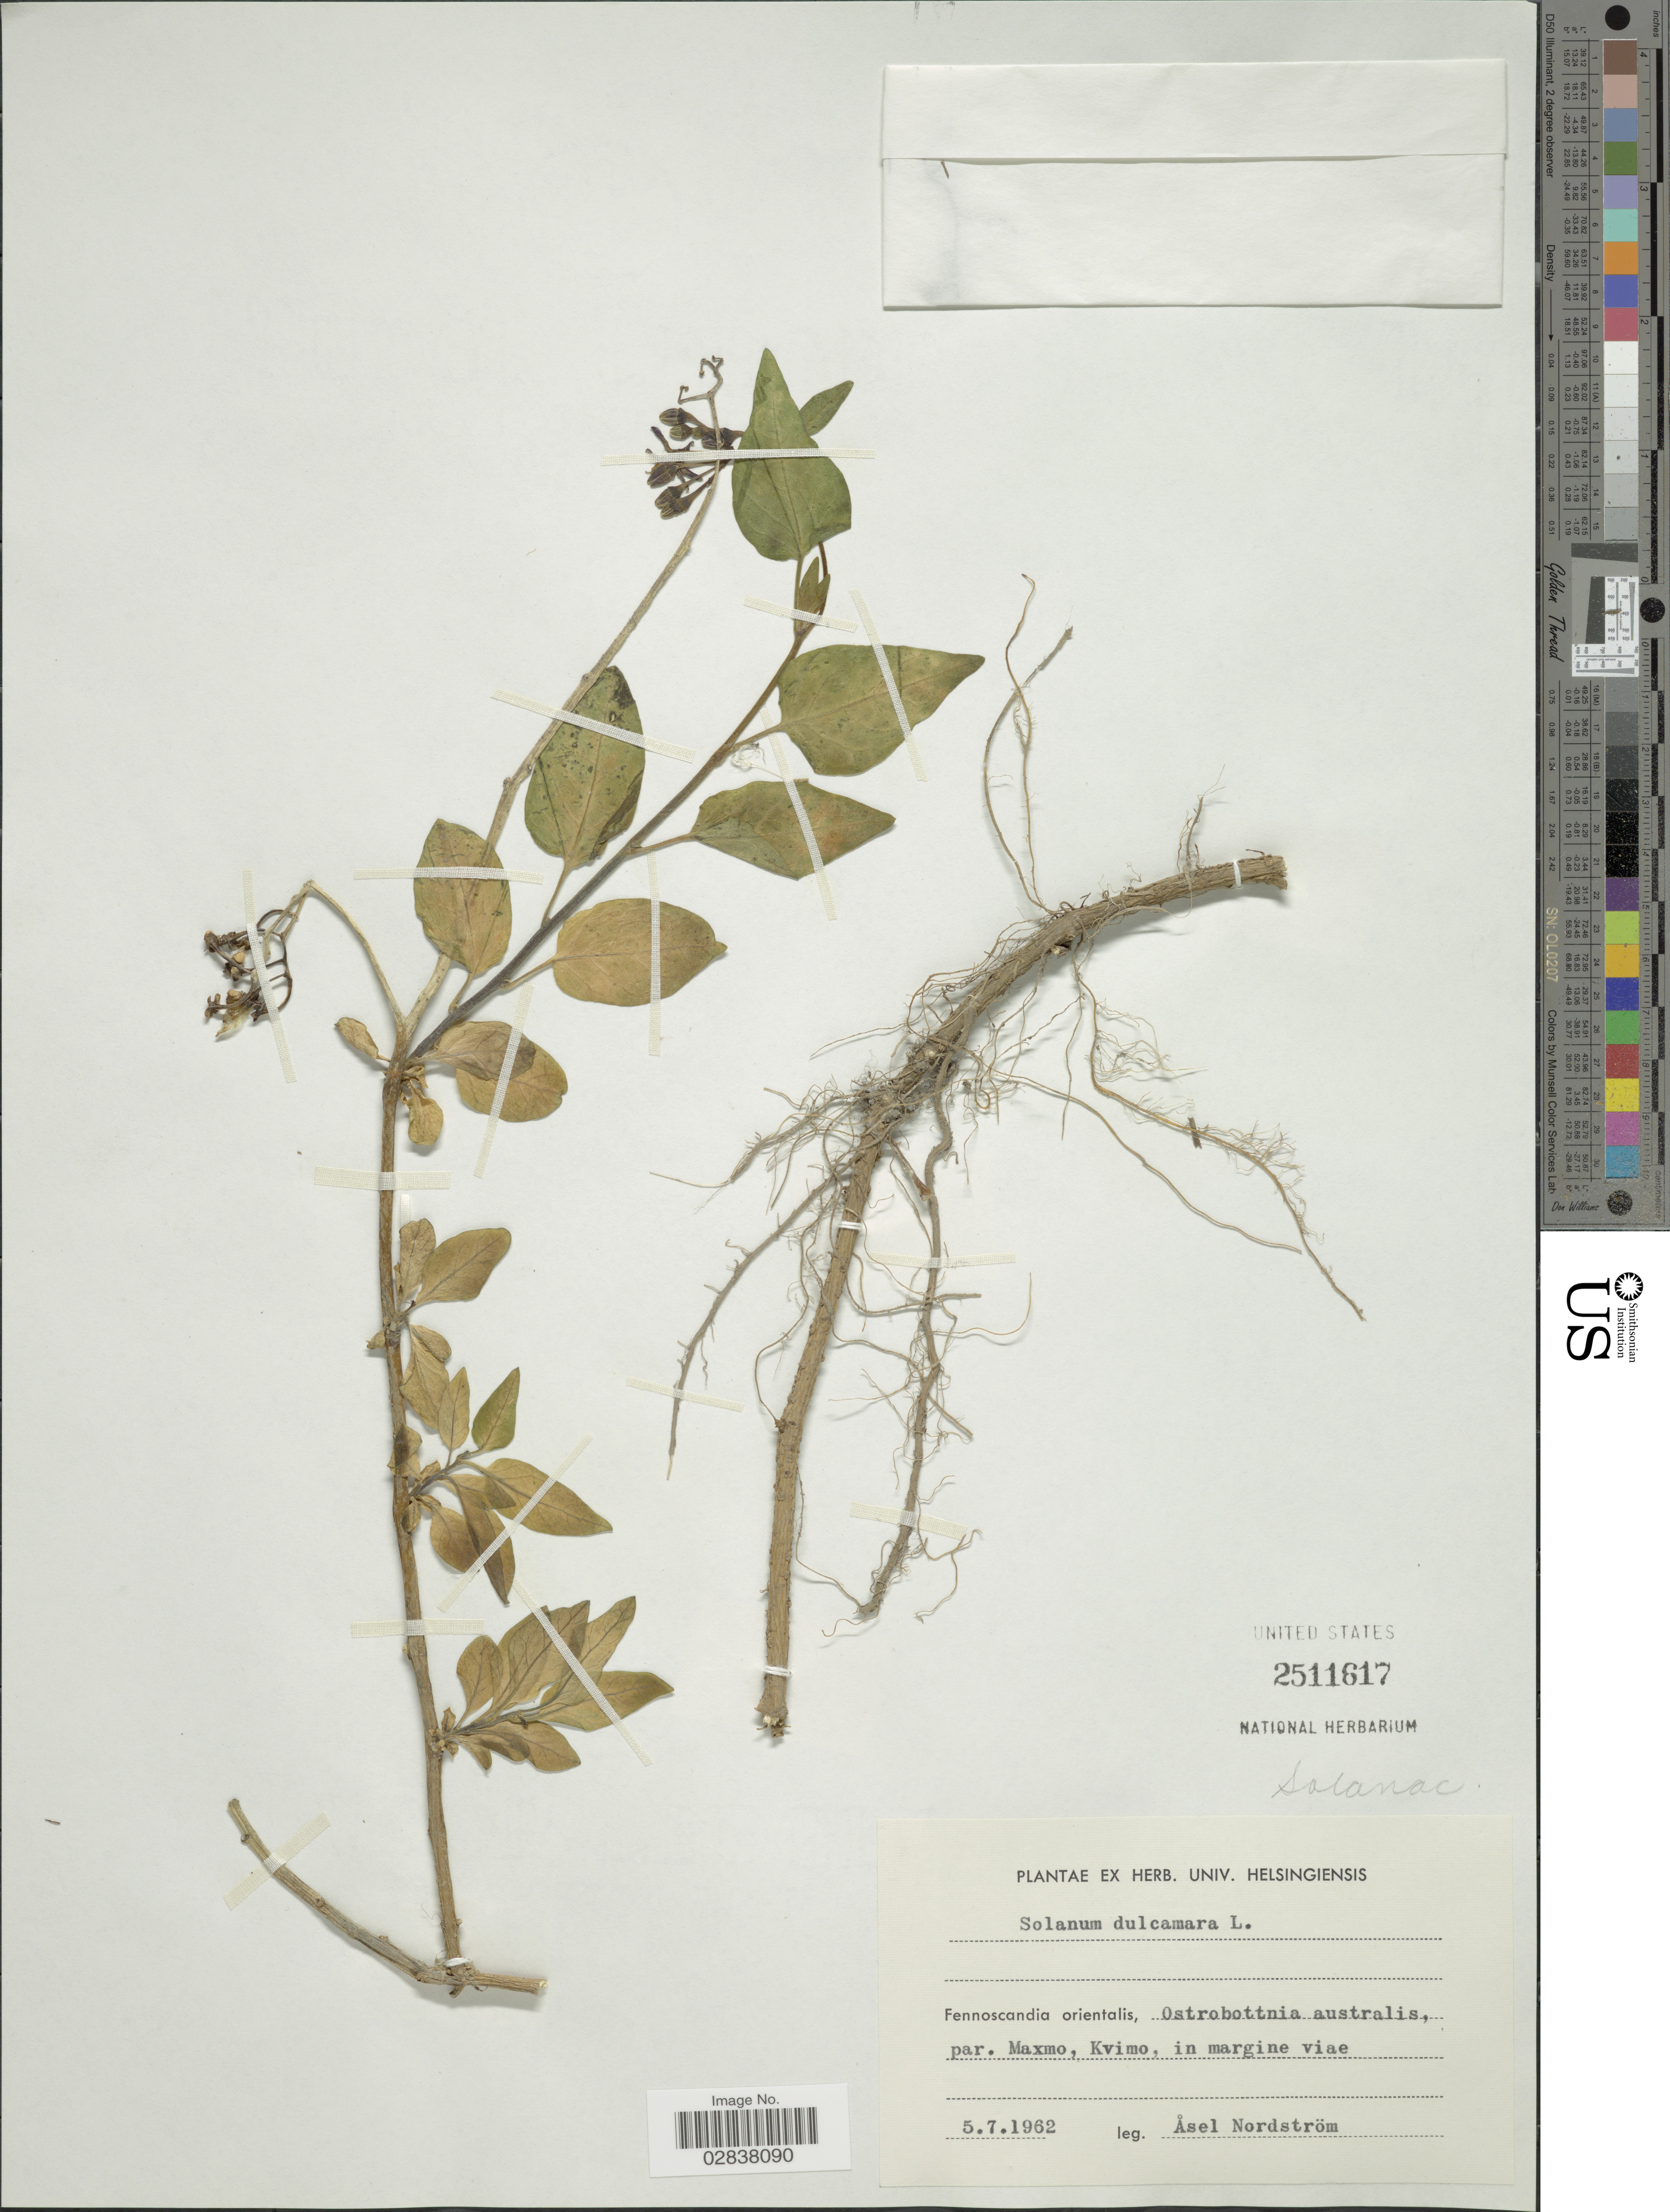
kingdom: Plantae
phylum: Tracheophyta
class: Magnoliopsida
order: Solanales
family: Solanaceae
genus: Solanum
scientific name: Solanum dulcamara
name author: L.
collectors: A. Nordström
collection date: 1962-07-05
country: Finland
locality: Fennoscandia orientalis, Ostrobottnia australis, par. Maxmo, Kvimo, in margine viae.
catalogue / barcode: US 2511617